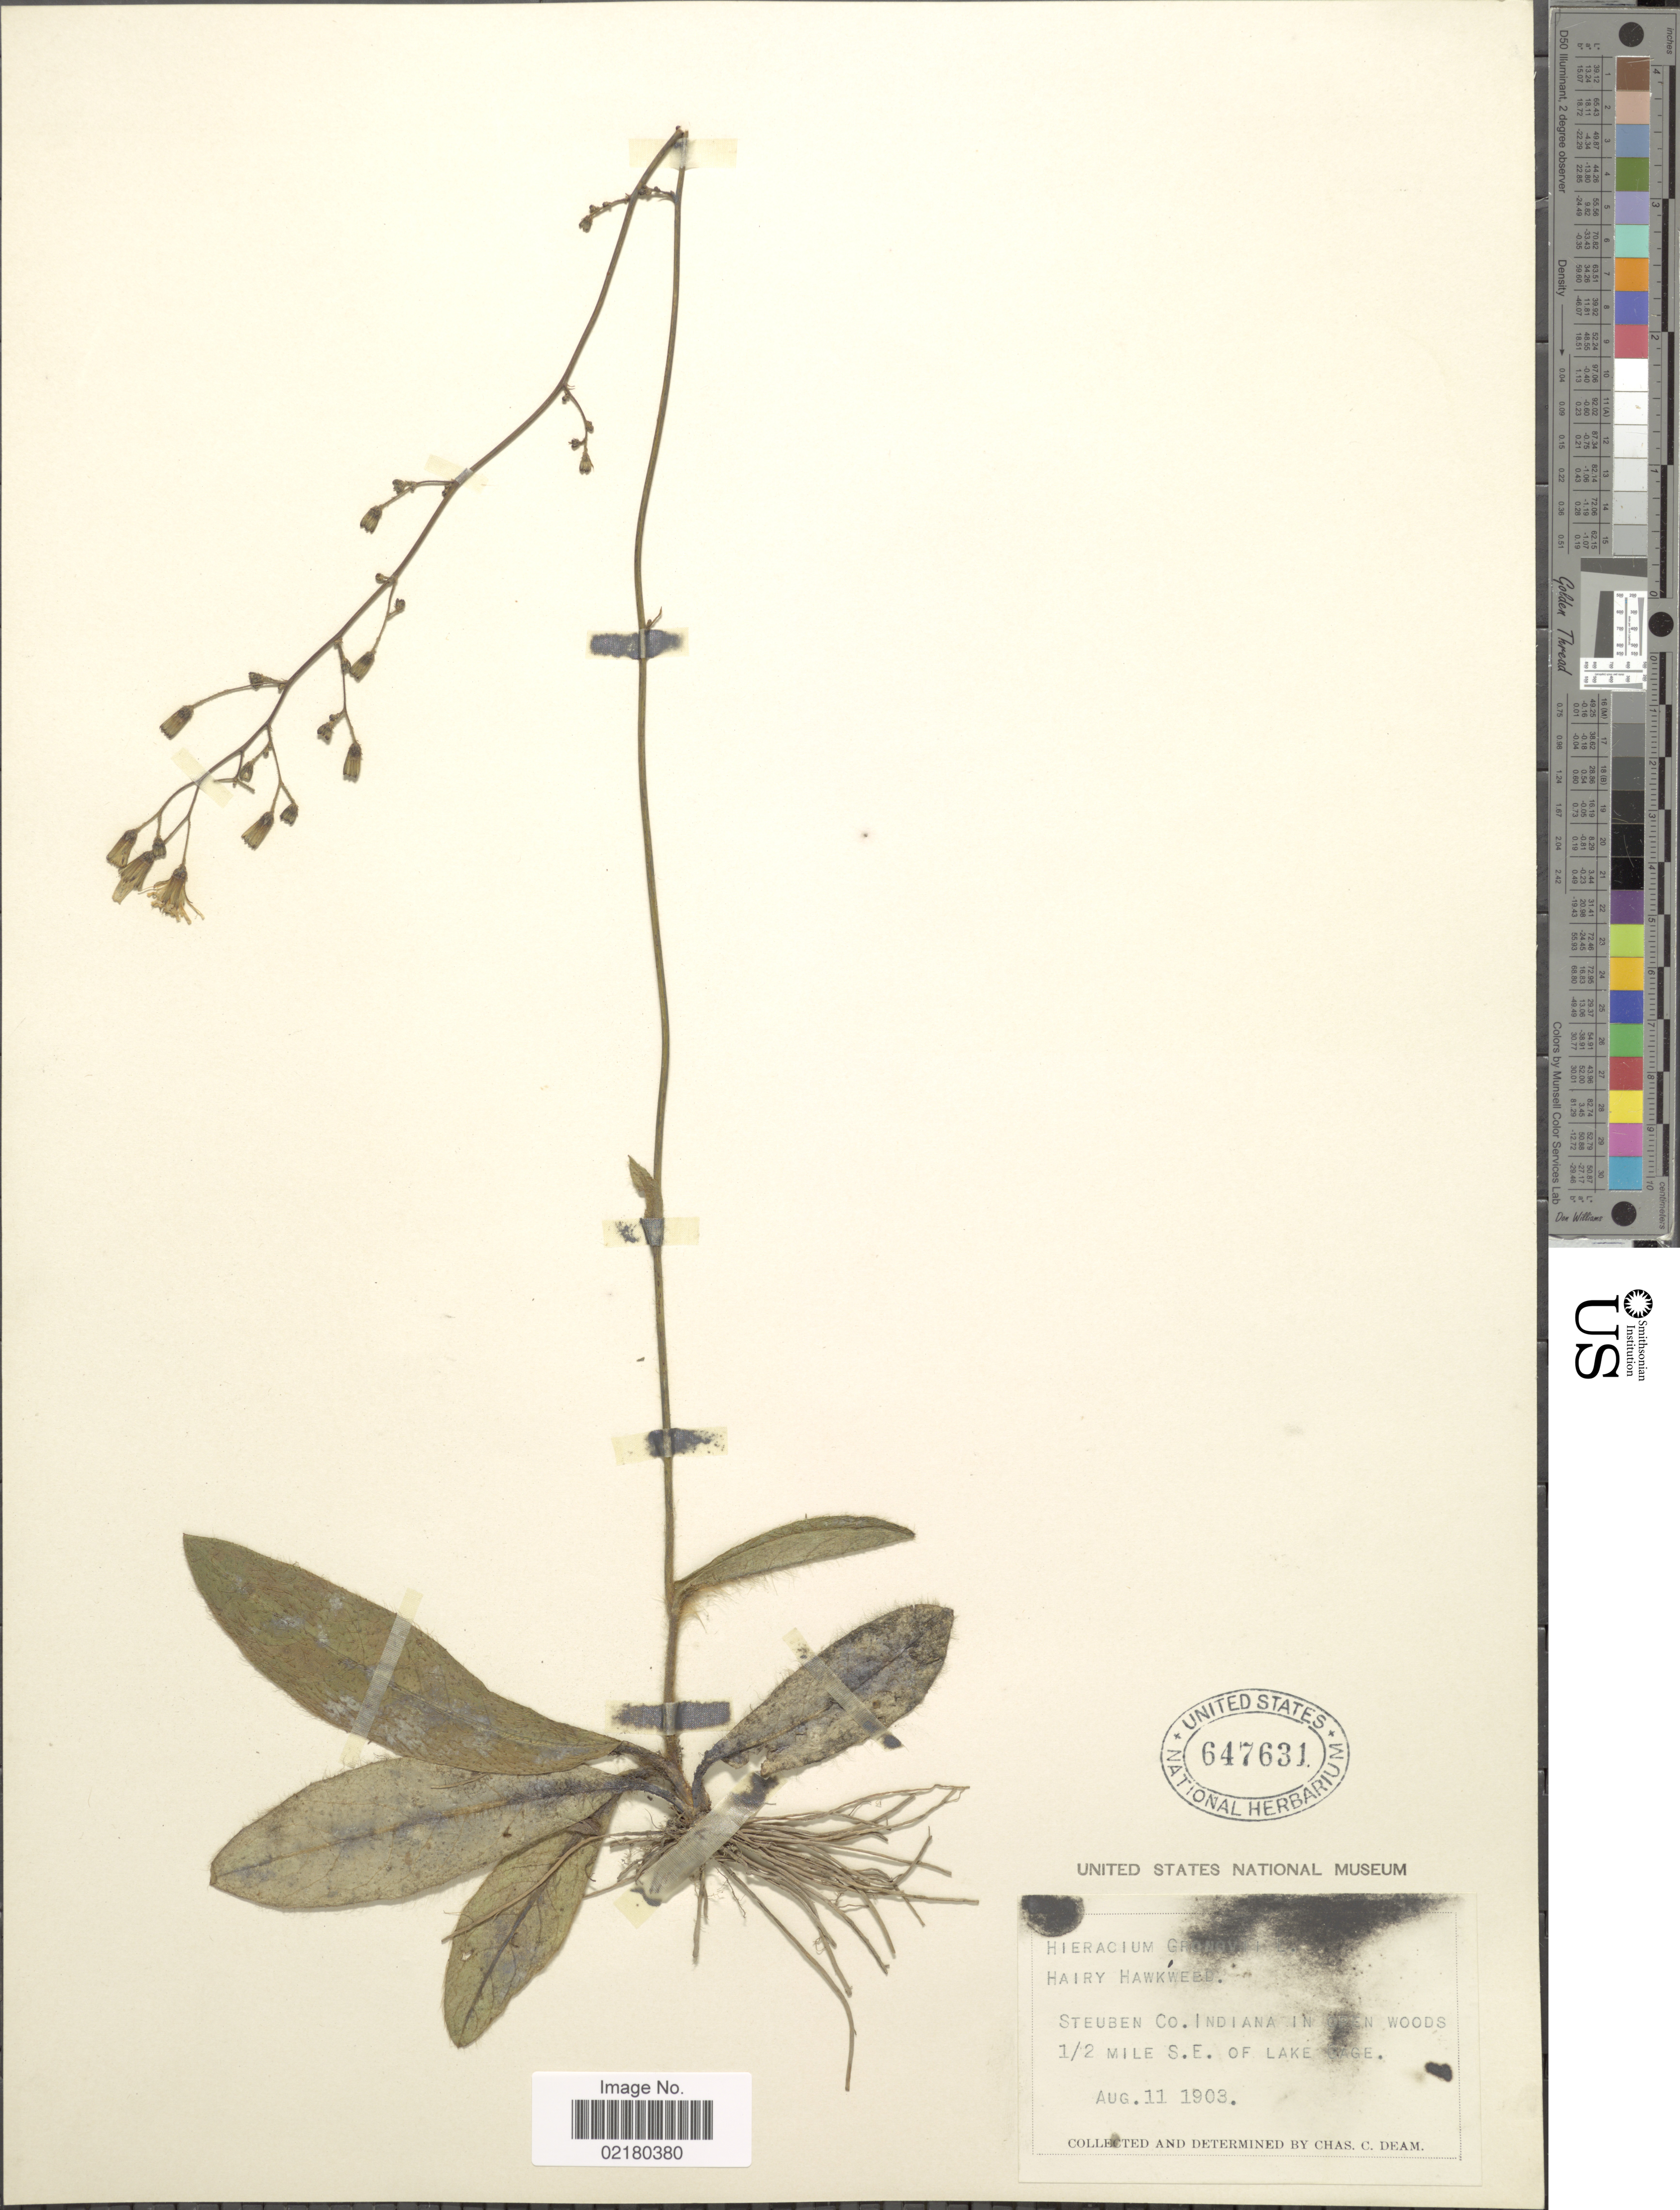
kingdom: Plantae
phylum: Tracheophyta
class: Magnoliopsida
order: Asterales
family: Asteraceae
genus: Hieracium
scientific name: Hieracium gronovii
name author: L.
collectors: C. C. Deam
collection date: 1903-08-11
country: United States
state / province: Indiana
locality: Steuben Co., in open woods, 1/2 mile S.E. of Lake Cage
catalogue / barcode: US 647631